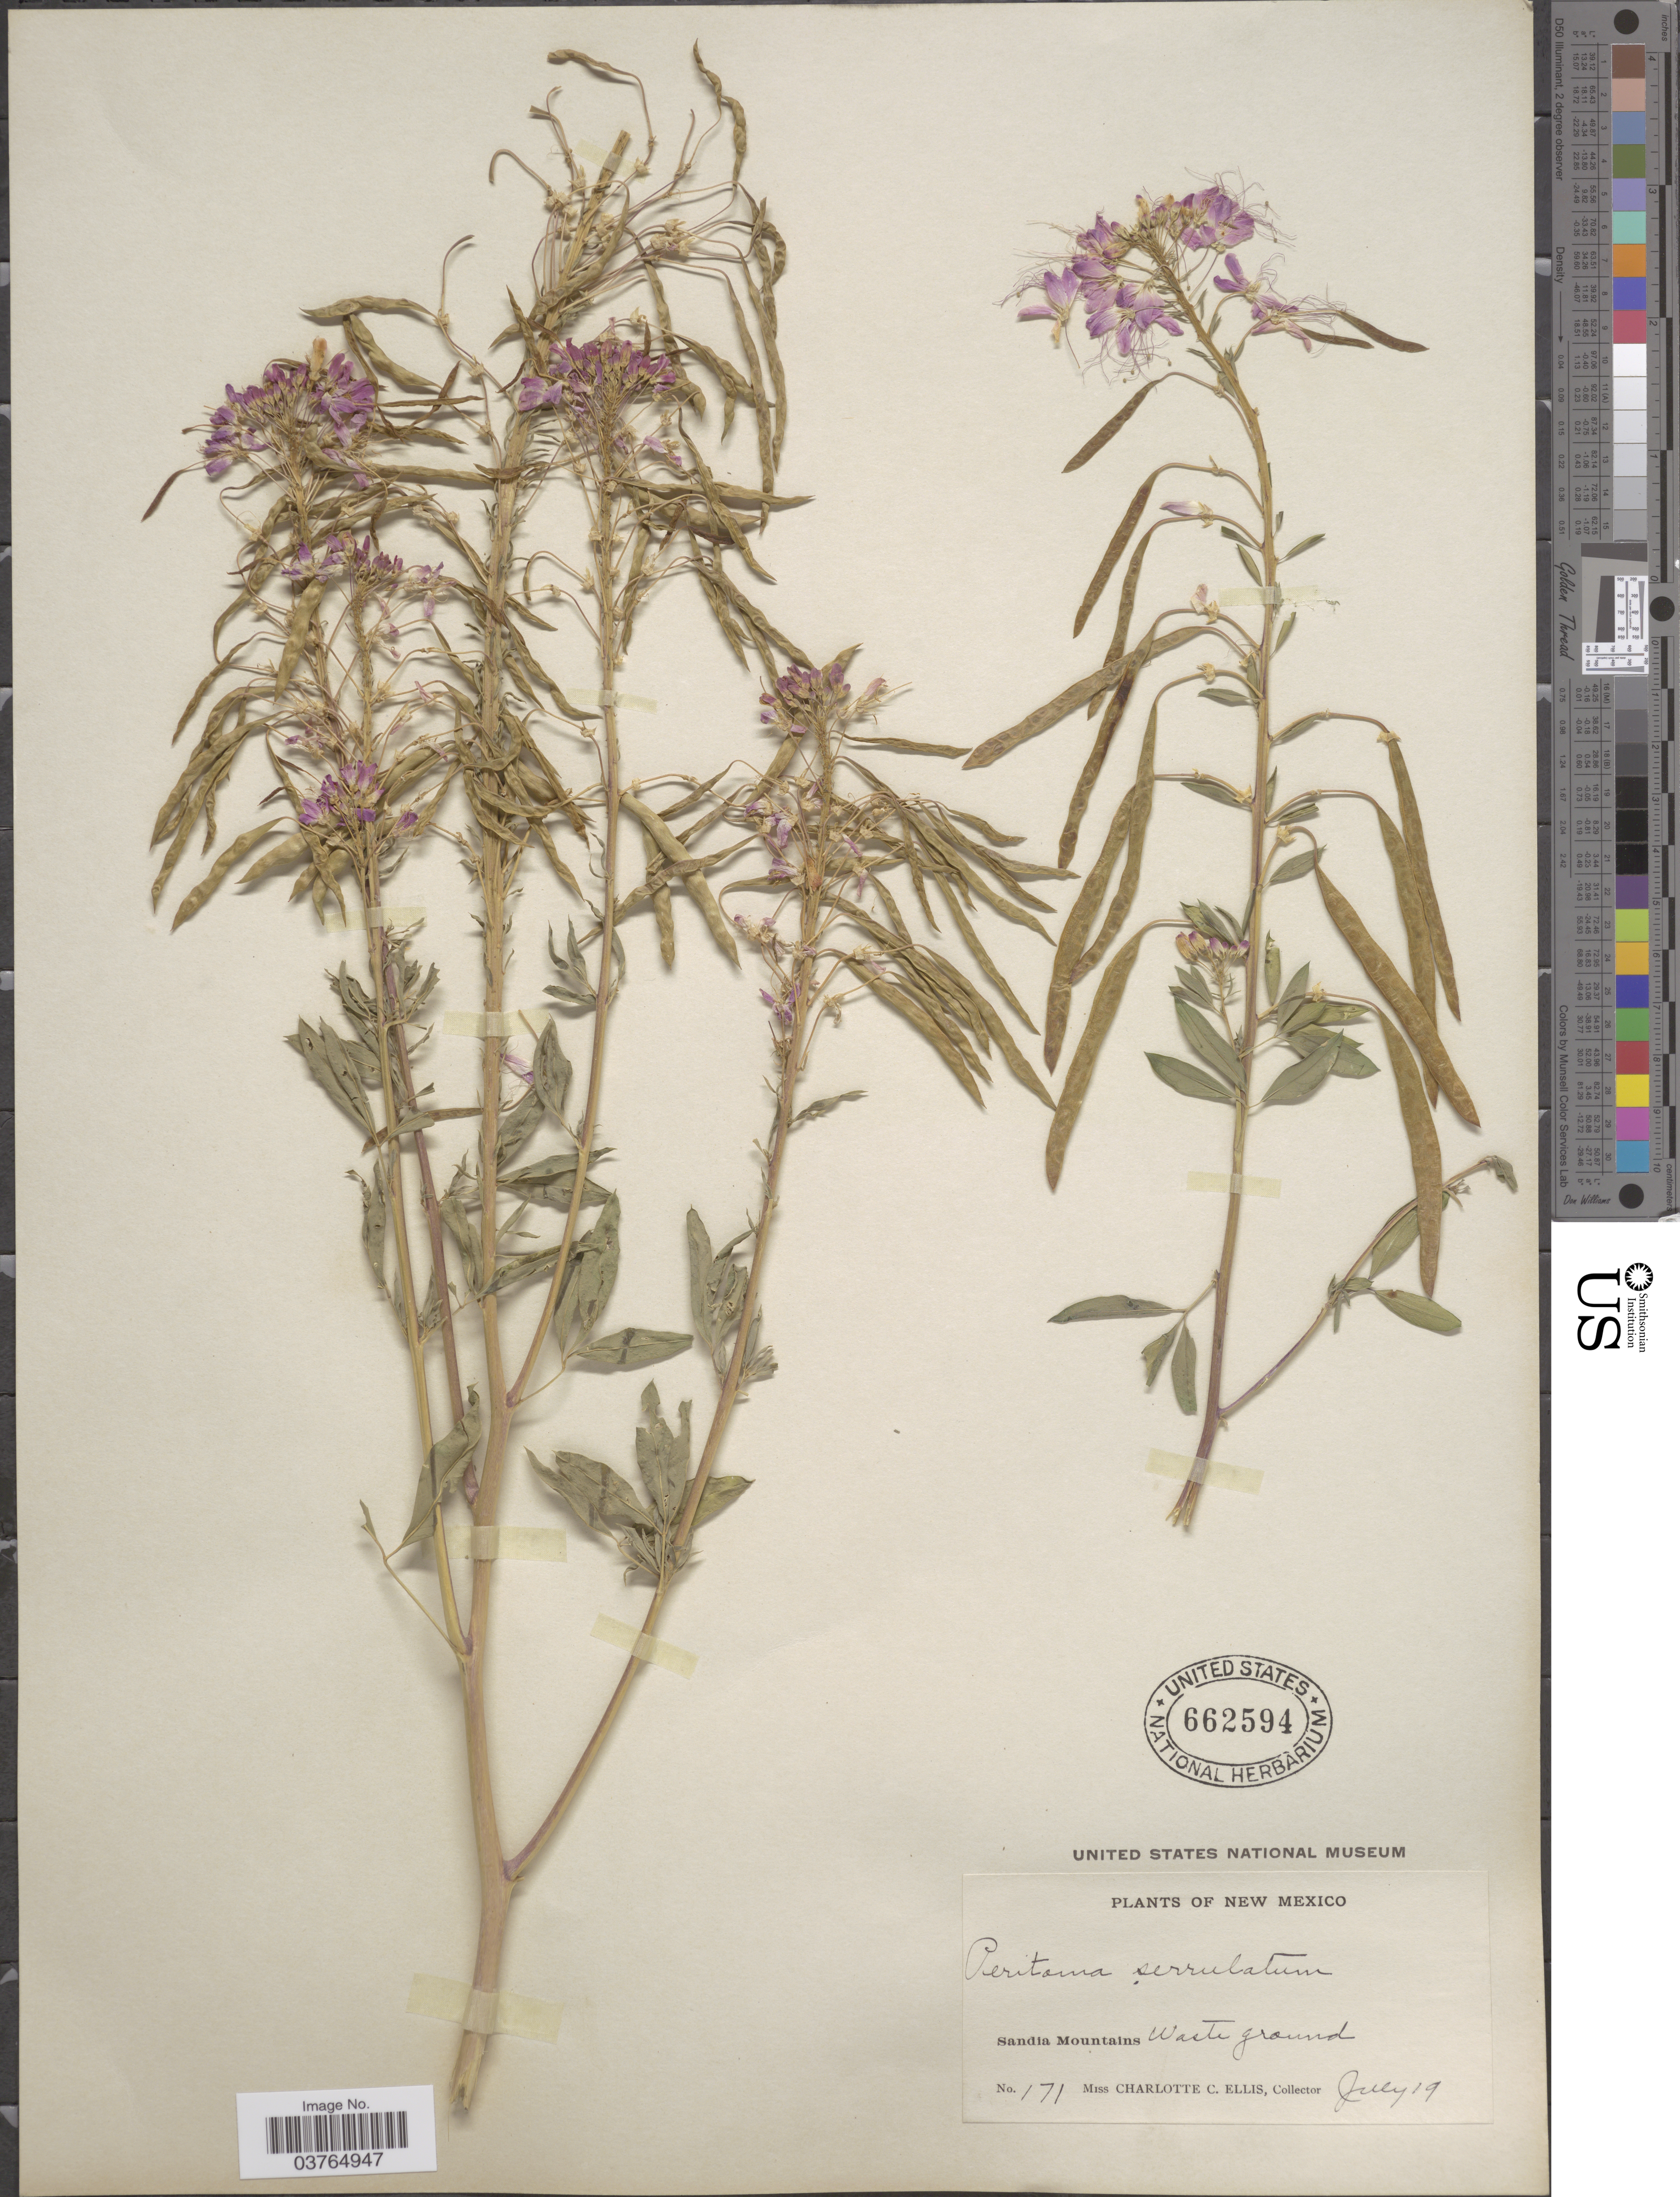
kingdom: Plantae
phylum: Tracheophyta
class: Magnoliopsida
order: Brassicales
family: Cleomaceae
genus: Cleomella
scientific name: Cleomella serrulata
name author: (Pursh) Roalson & J.C. Hall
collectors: C. C. Ellis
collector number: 171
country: United States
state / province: New Mexico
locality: Sandia Mountains.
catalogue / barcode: US 662594